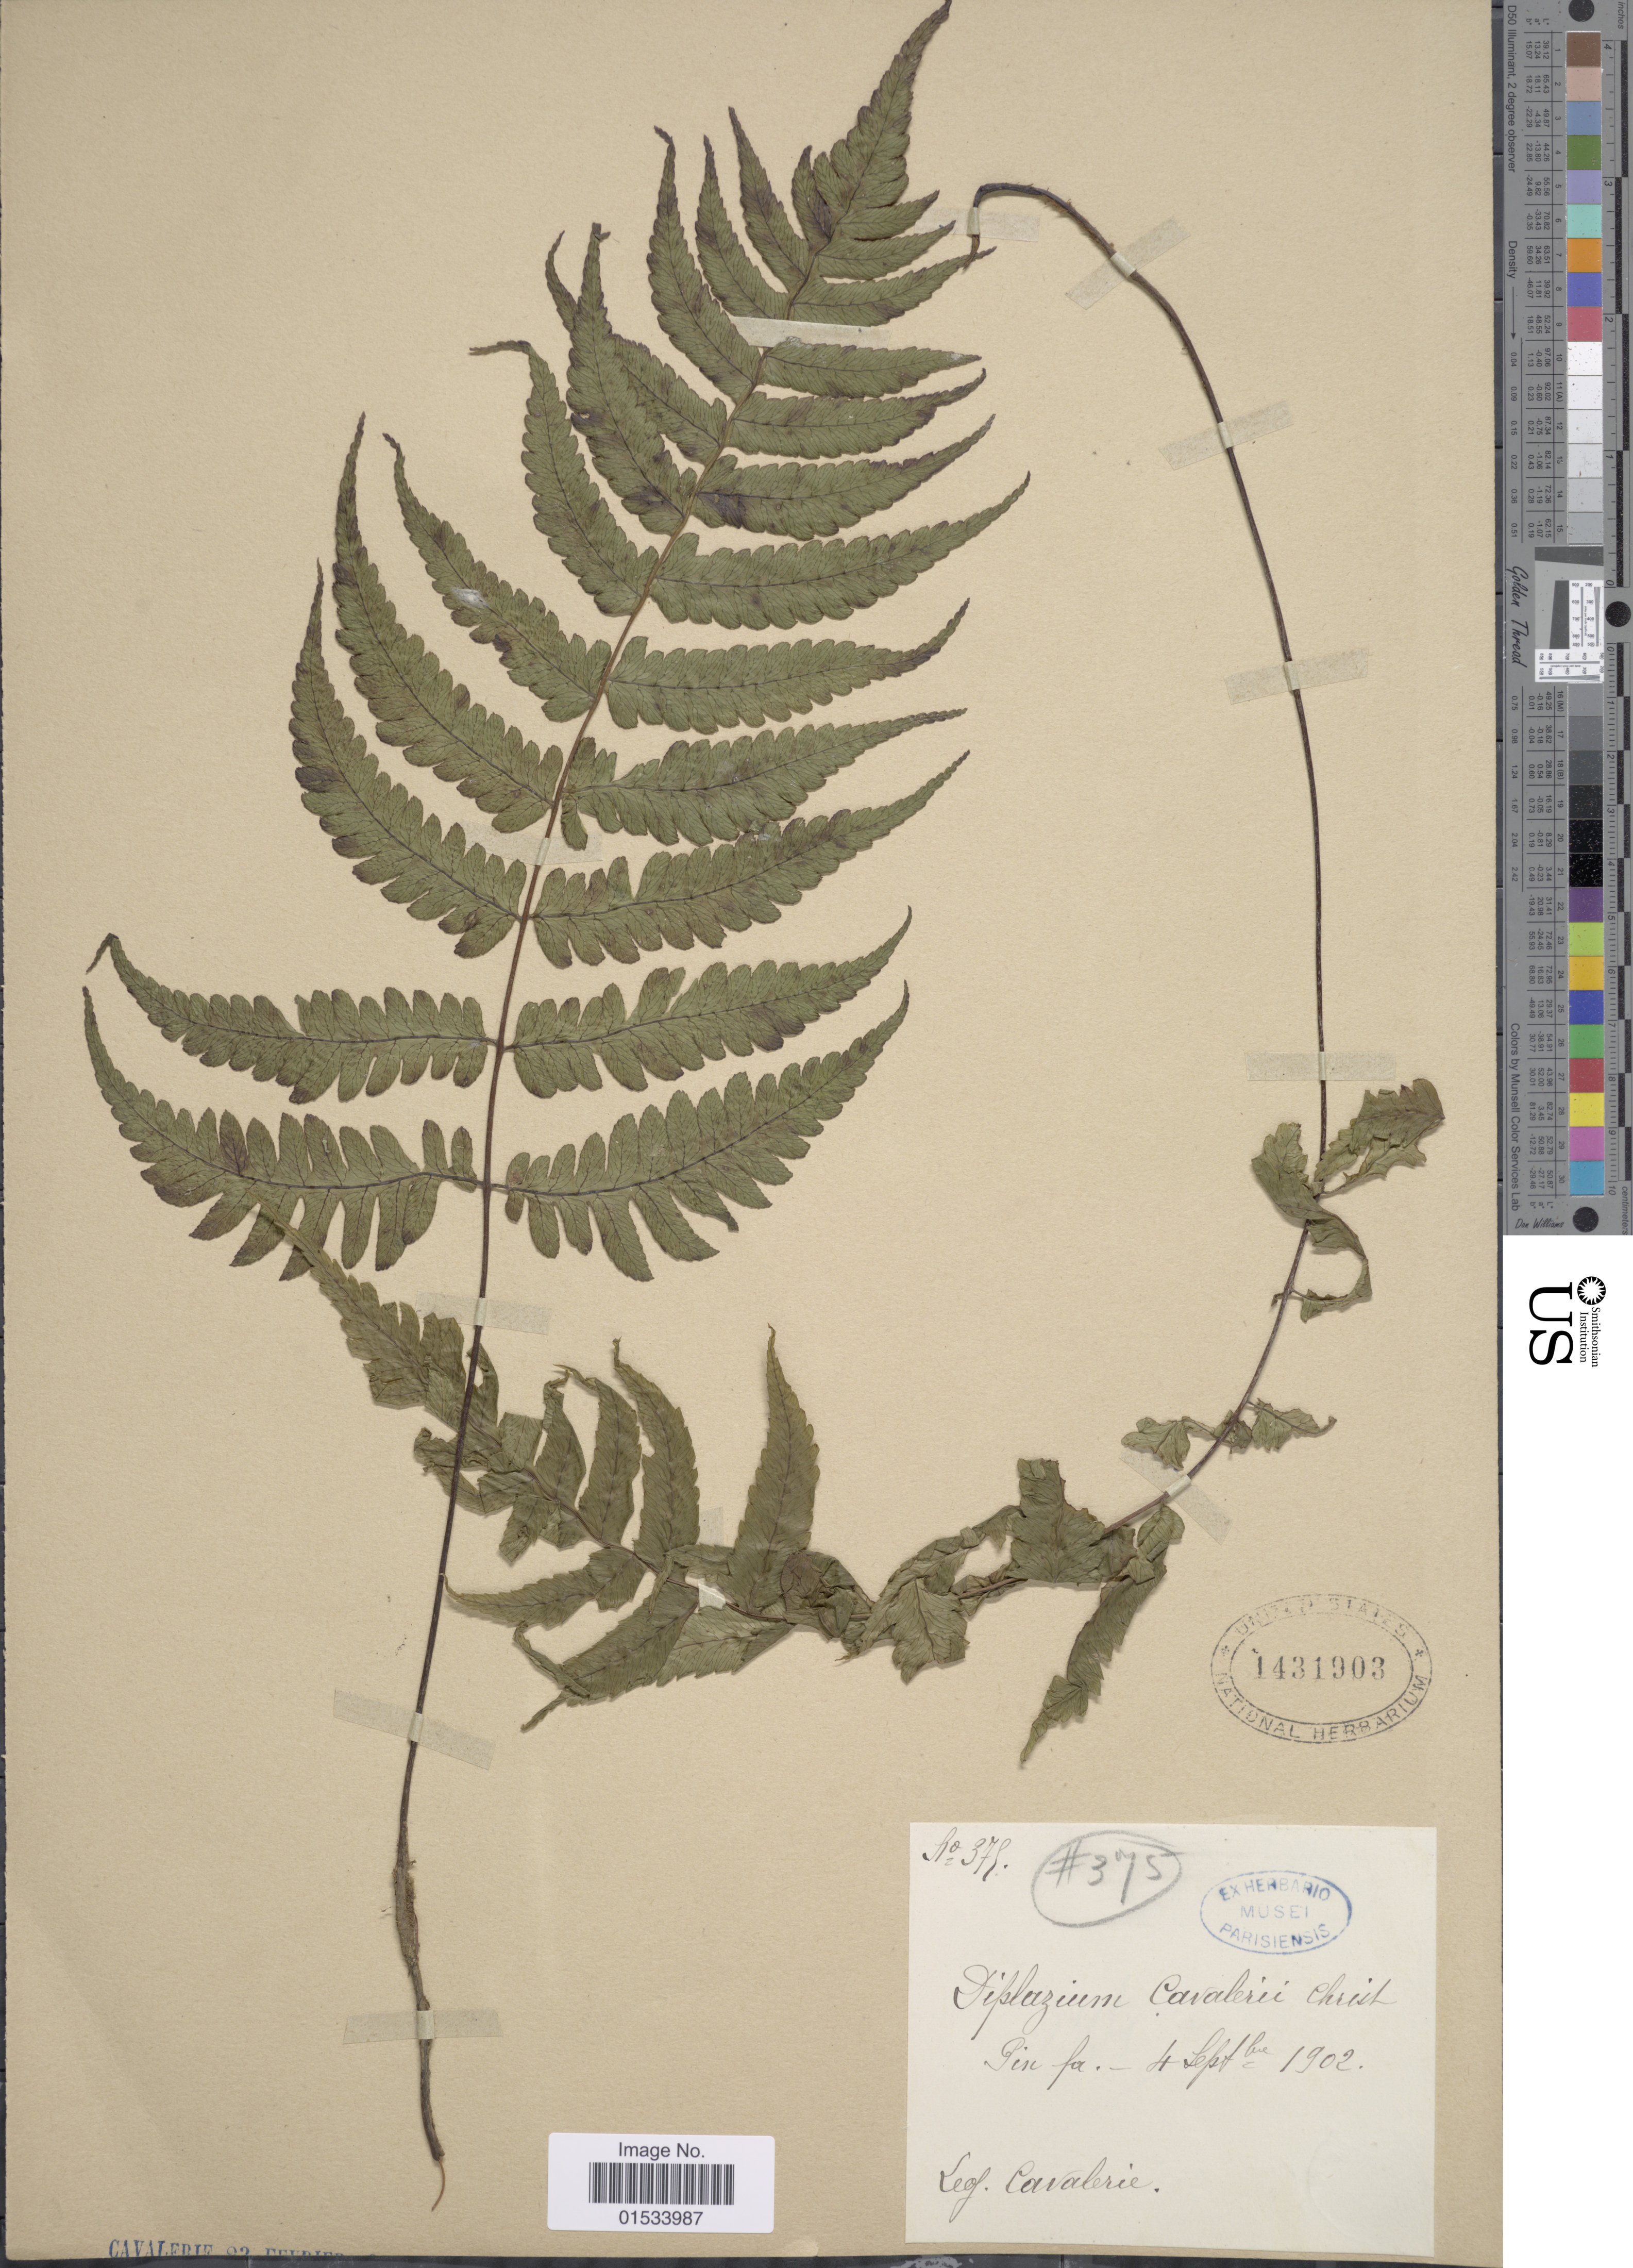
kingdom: Plantae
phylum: Tracheophyta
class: Polypodiopsida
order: Polypodiales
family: Athyriaceae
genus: Diplazium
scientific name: Diplazium mettenianum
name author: (Miq.) C. Chr.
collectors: -. Cavalerie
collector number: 378*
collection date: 1902-09-04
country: China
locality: Pen fa [interpreted]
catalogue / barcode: US 1431903